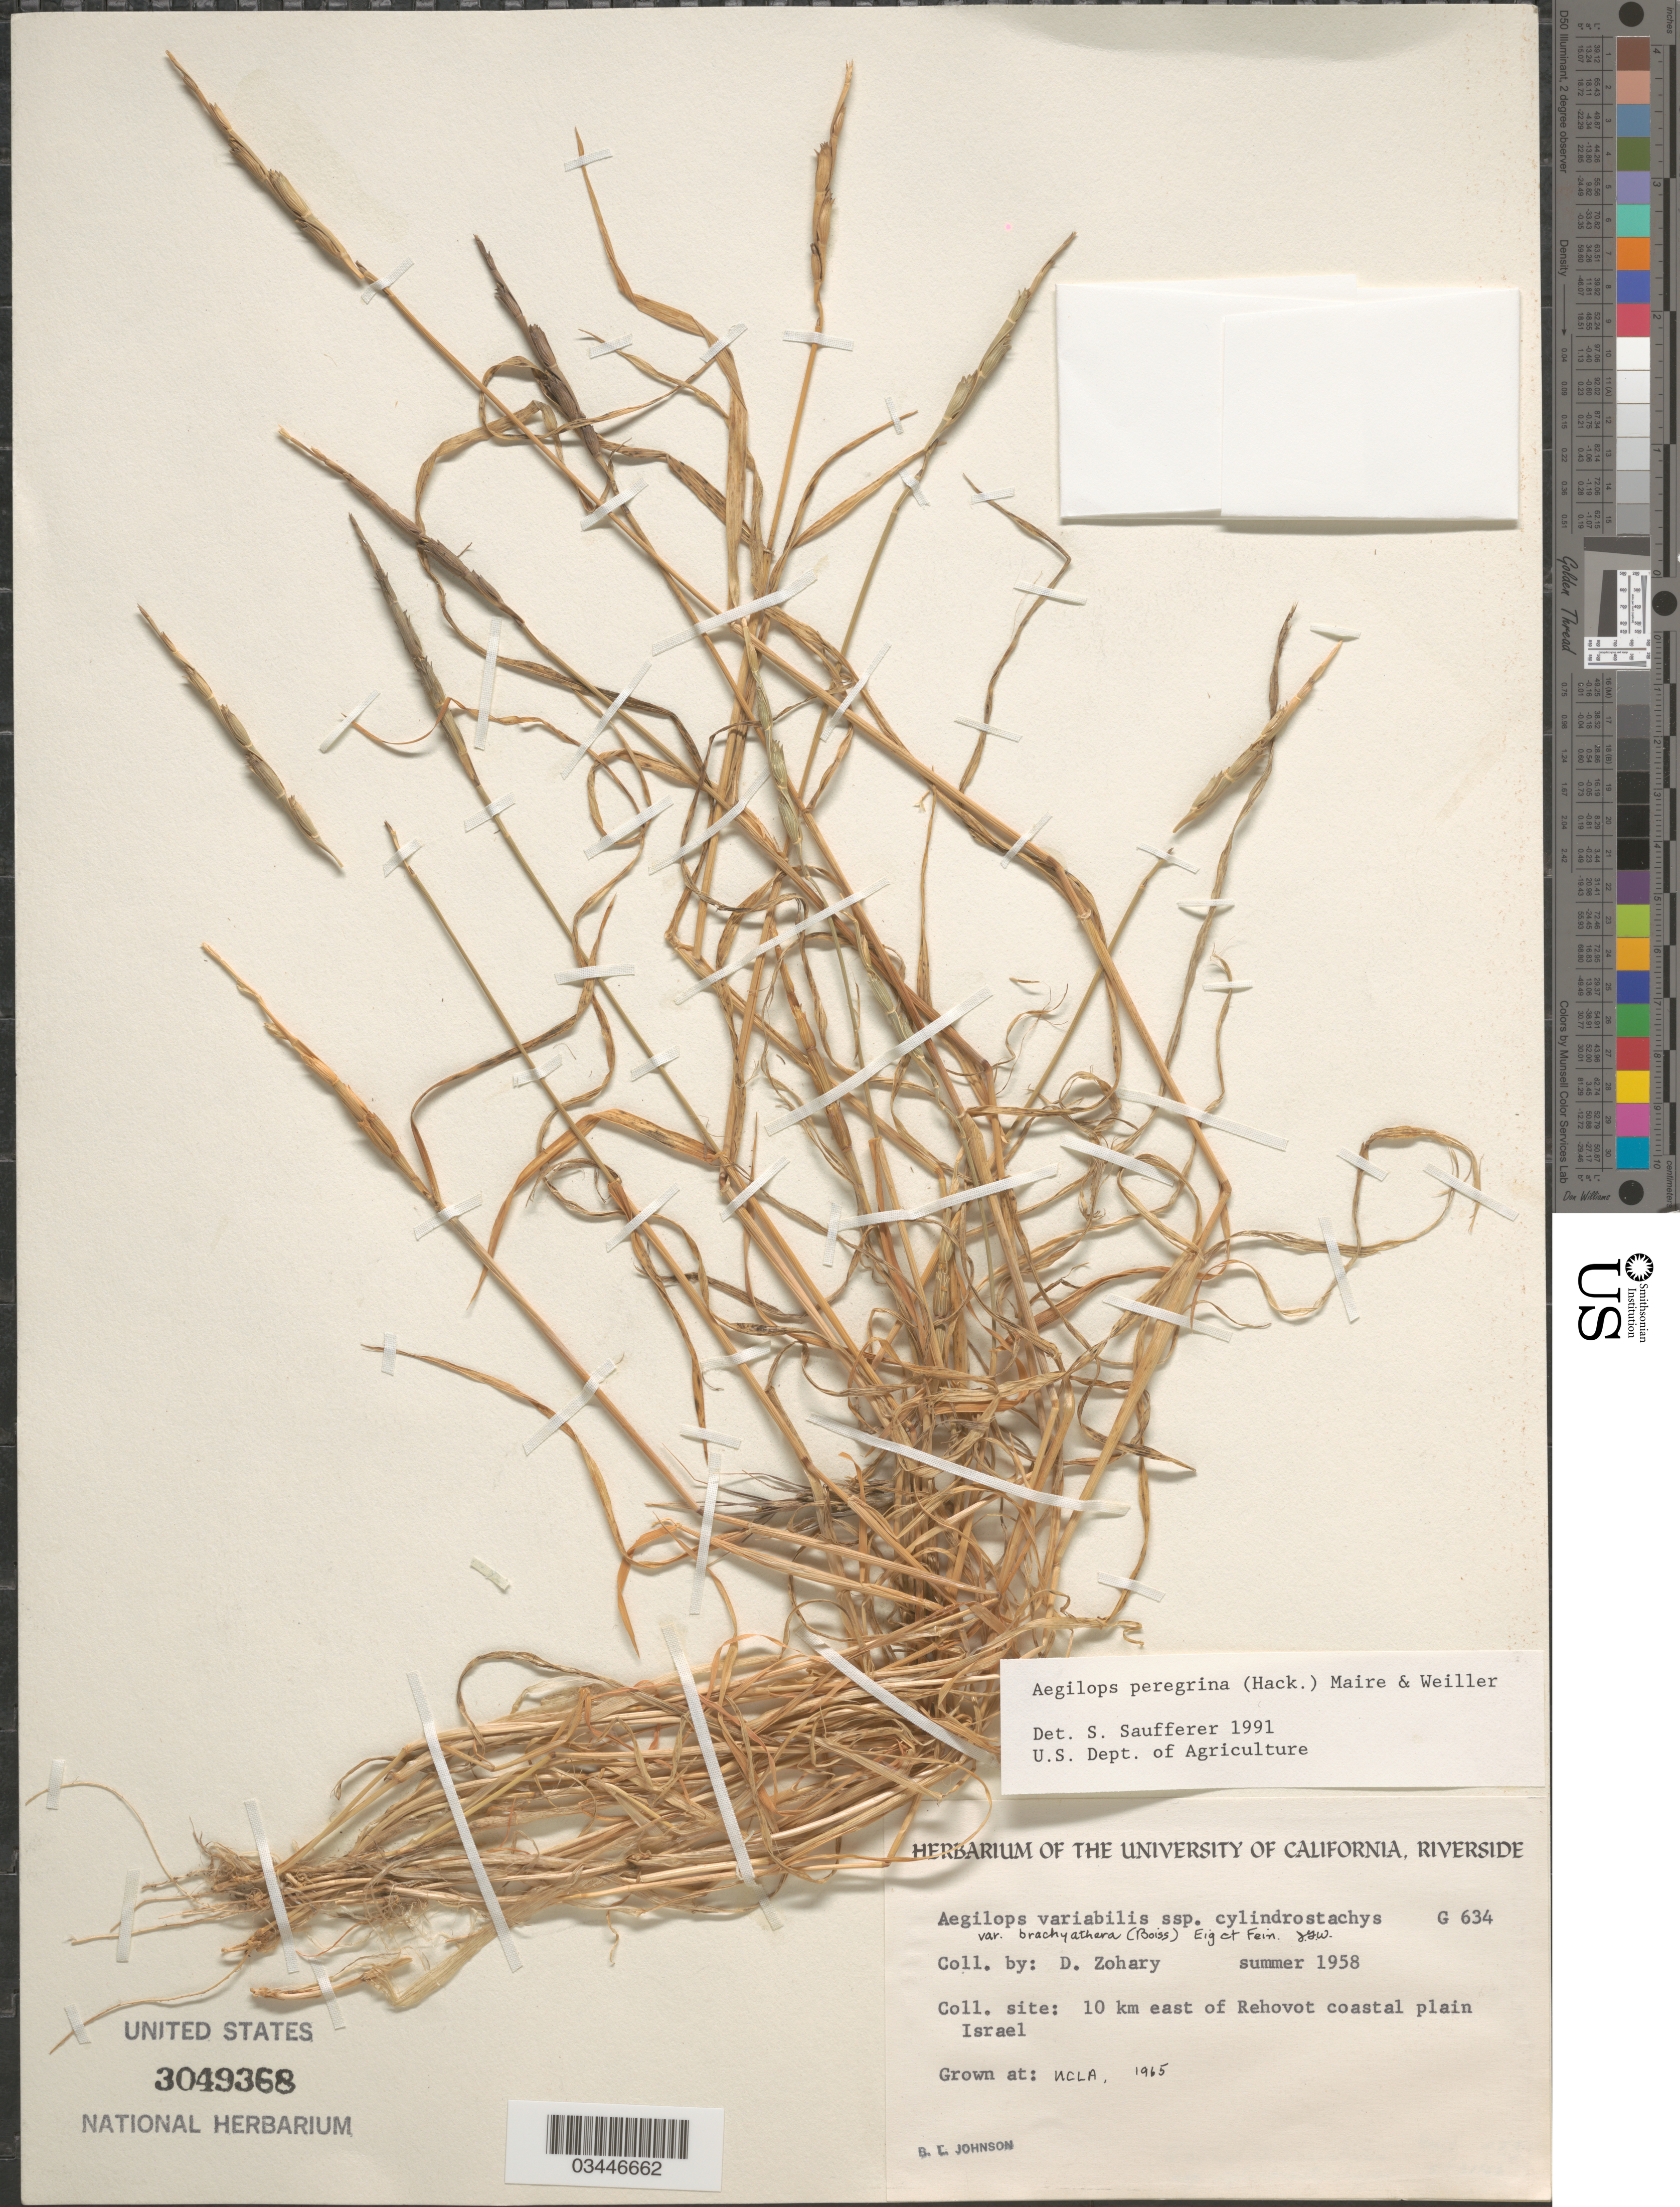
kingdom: Plantae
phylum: Tracheophyta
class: Liliopsida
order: Poales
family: Poaceae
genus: Aegilops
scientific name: Aegilops peregrina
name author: (Hack.) Eig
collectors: B. Johnson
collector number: G634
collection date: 1965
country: United States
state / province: California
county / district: Los Angeles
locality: UCLA.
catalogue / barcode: US 3049368